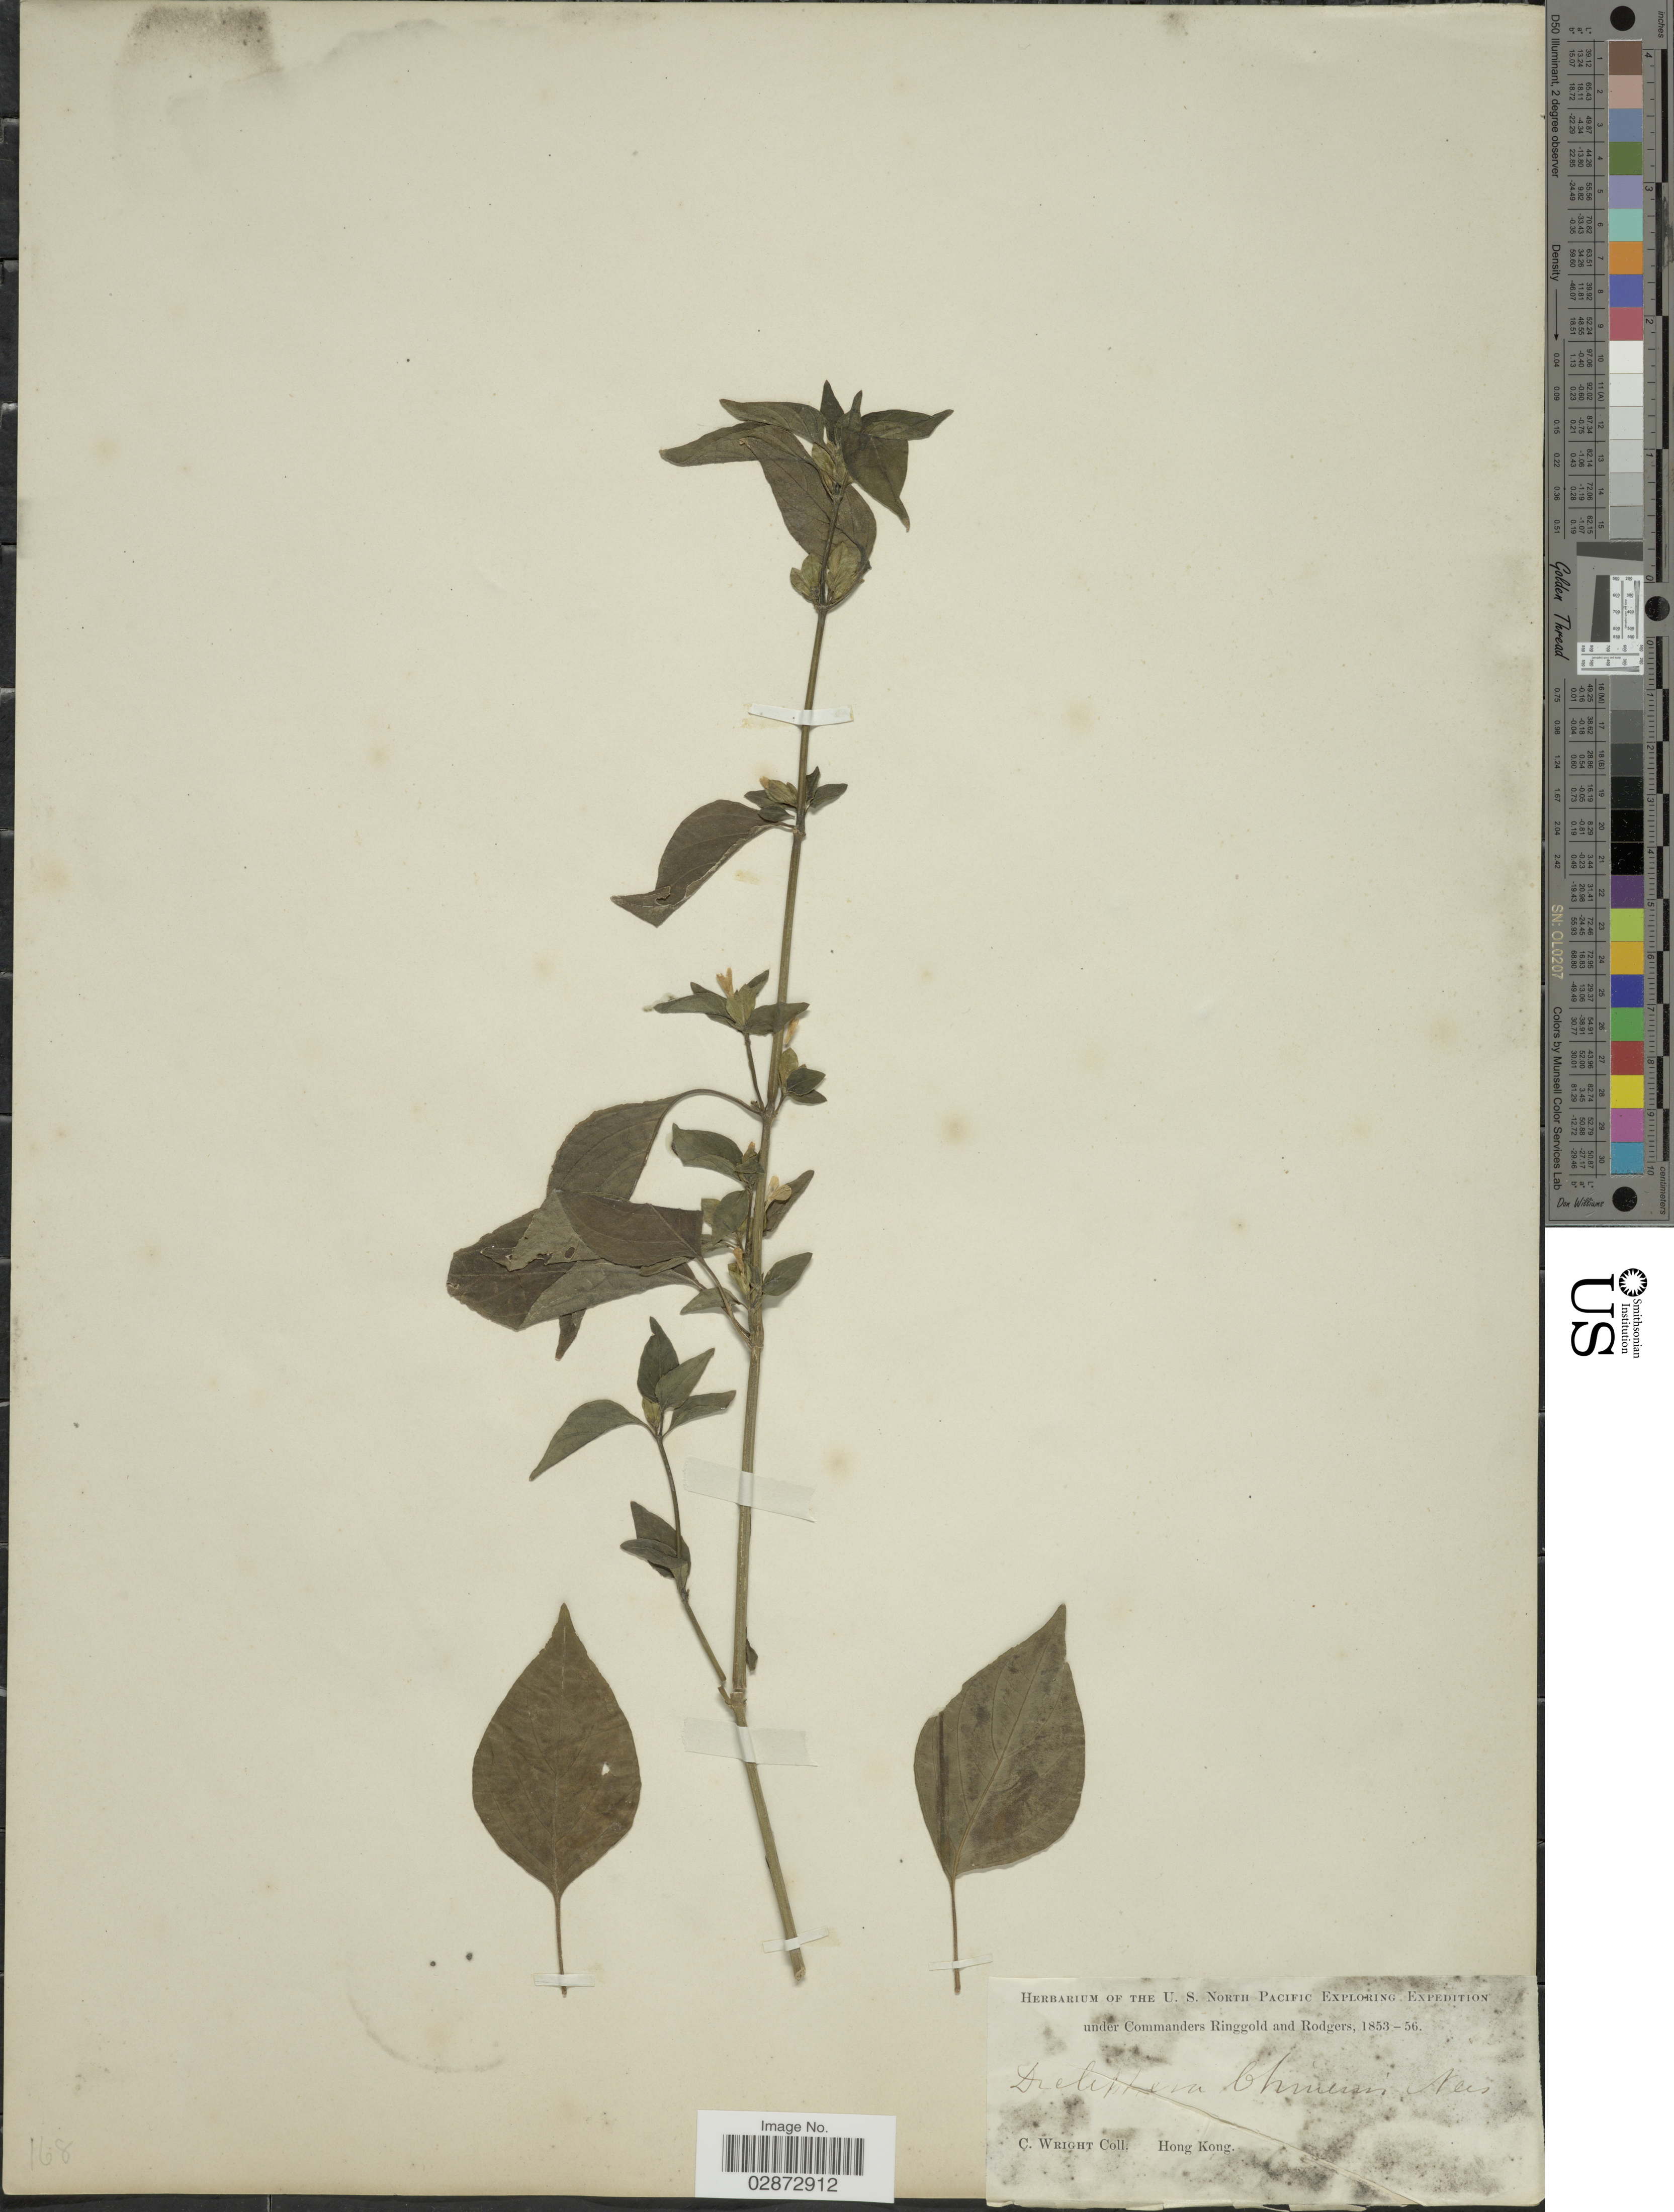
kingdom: Plantae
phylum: Tracheophyta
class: Magnoliopsida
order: Lamiales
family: Acanthaceae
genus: Dicliptera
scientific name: Dicliptera chinensis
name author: (L.) Juss.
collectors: C. Wright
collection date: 1853/1856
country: China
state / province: Hong Kong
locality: U.S. North Pacific.